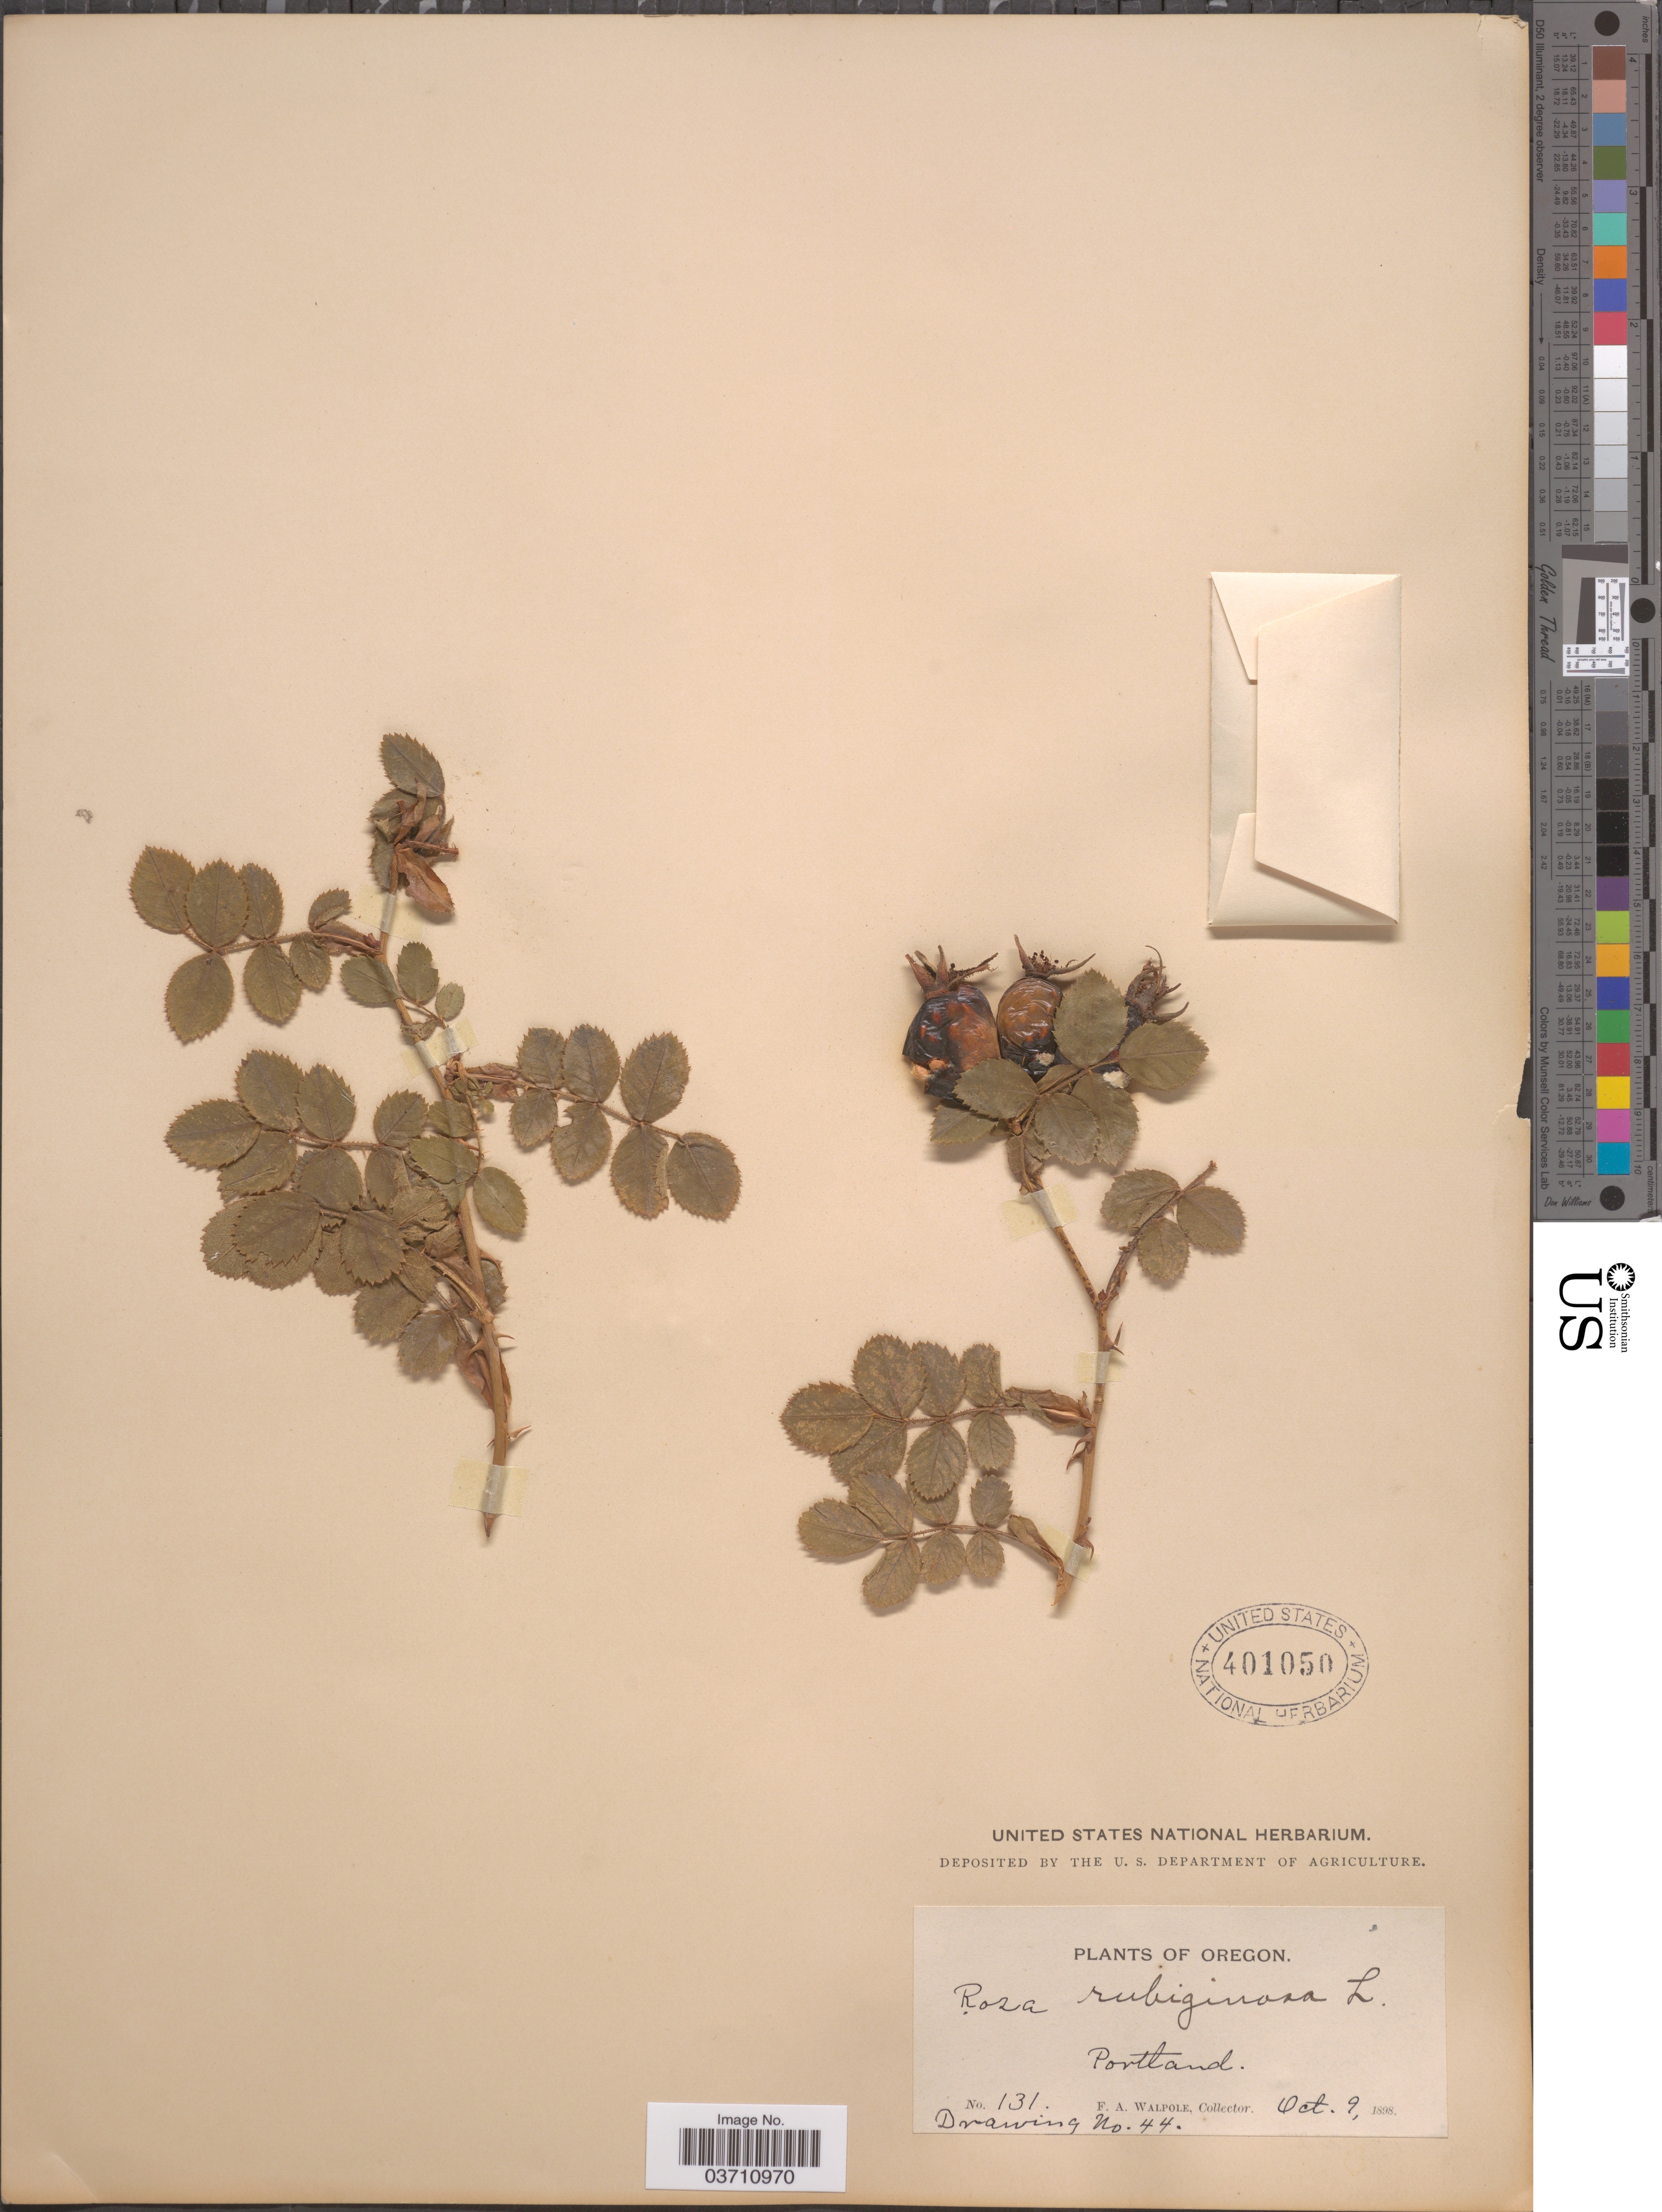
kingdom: Plantae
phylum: Tracheophyta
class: Magnoliopsida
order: Rosales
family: Rosaceae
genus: Rosa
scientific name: Rosa eglanteria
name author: L.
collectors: F. Walpole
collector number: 131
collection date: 1898-10-09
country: United States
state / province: Oregon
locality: Portland.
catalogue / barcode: US 401050